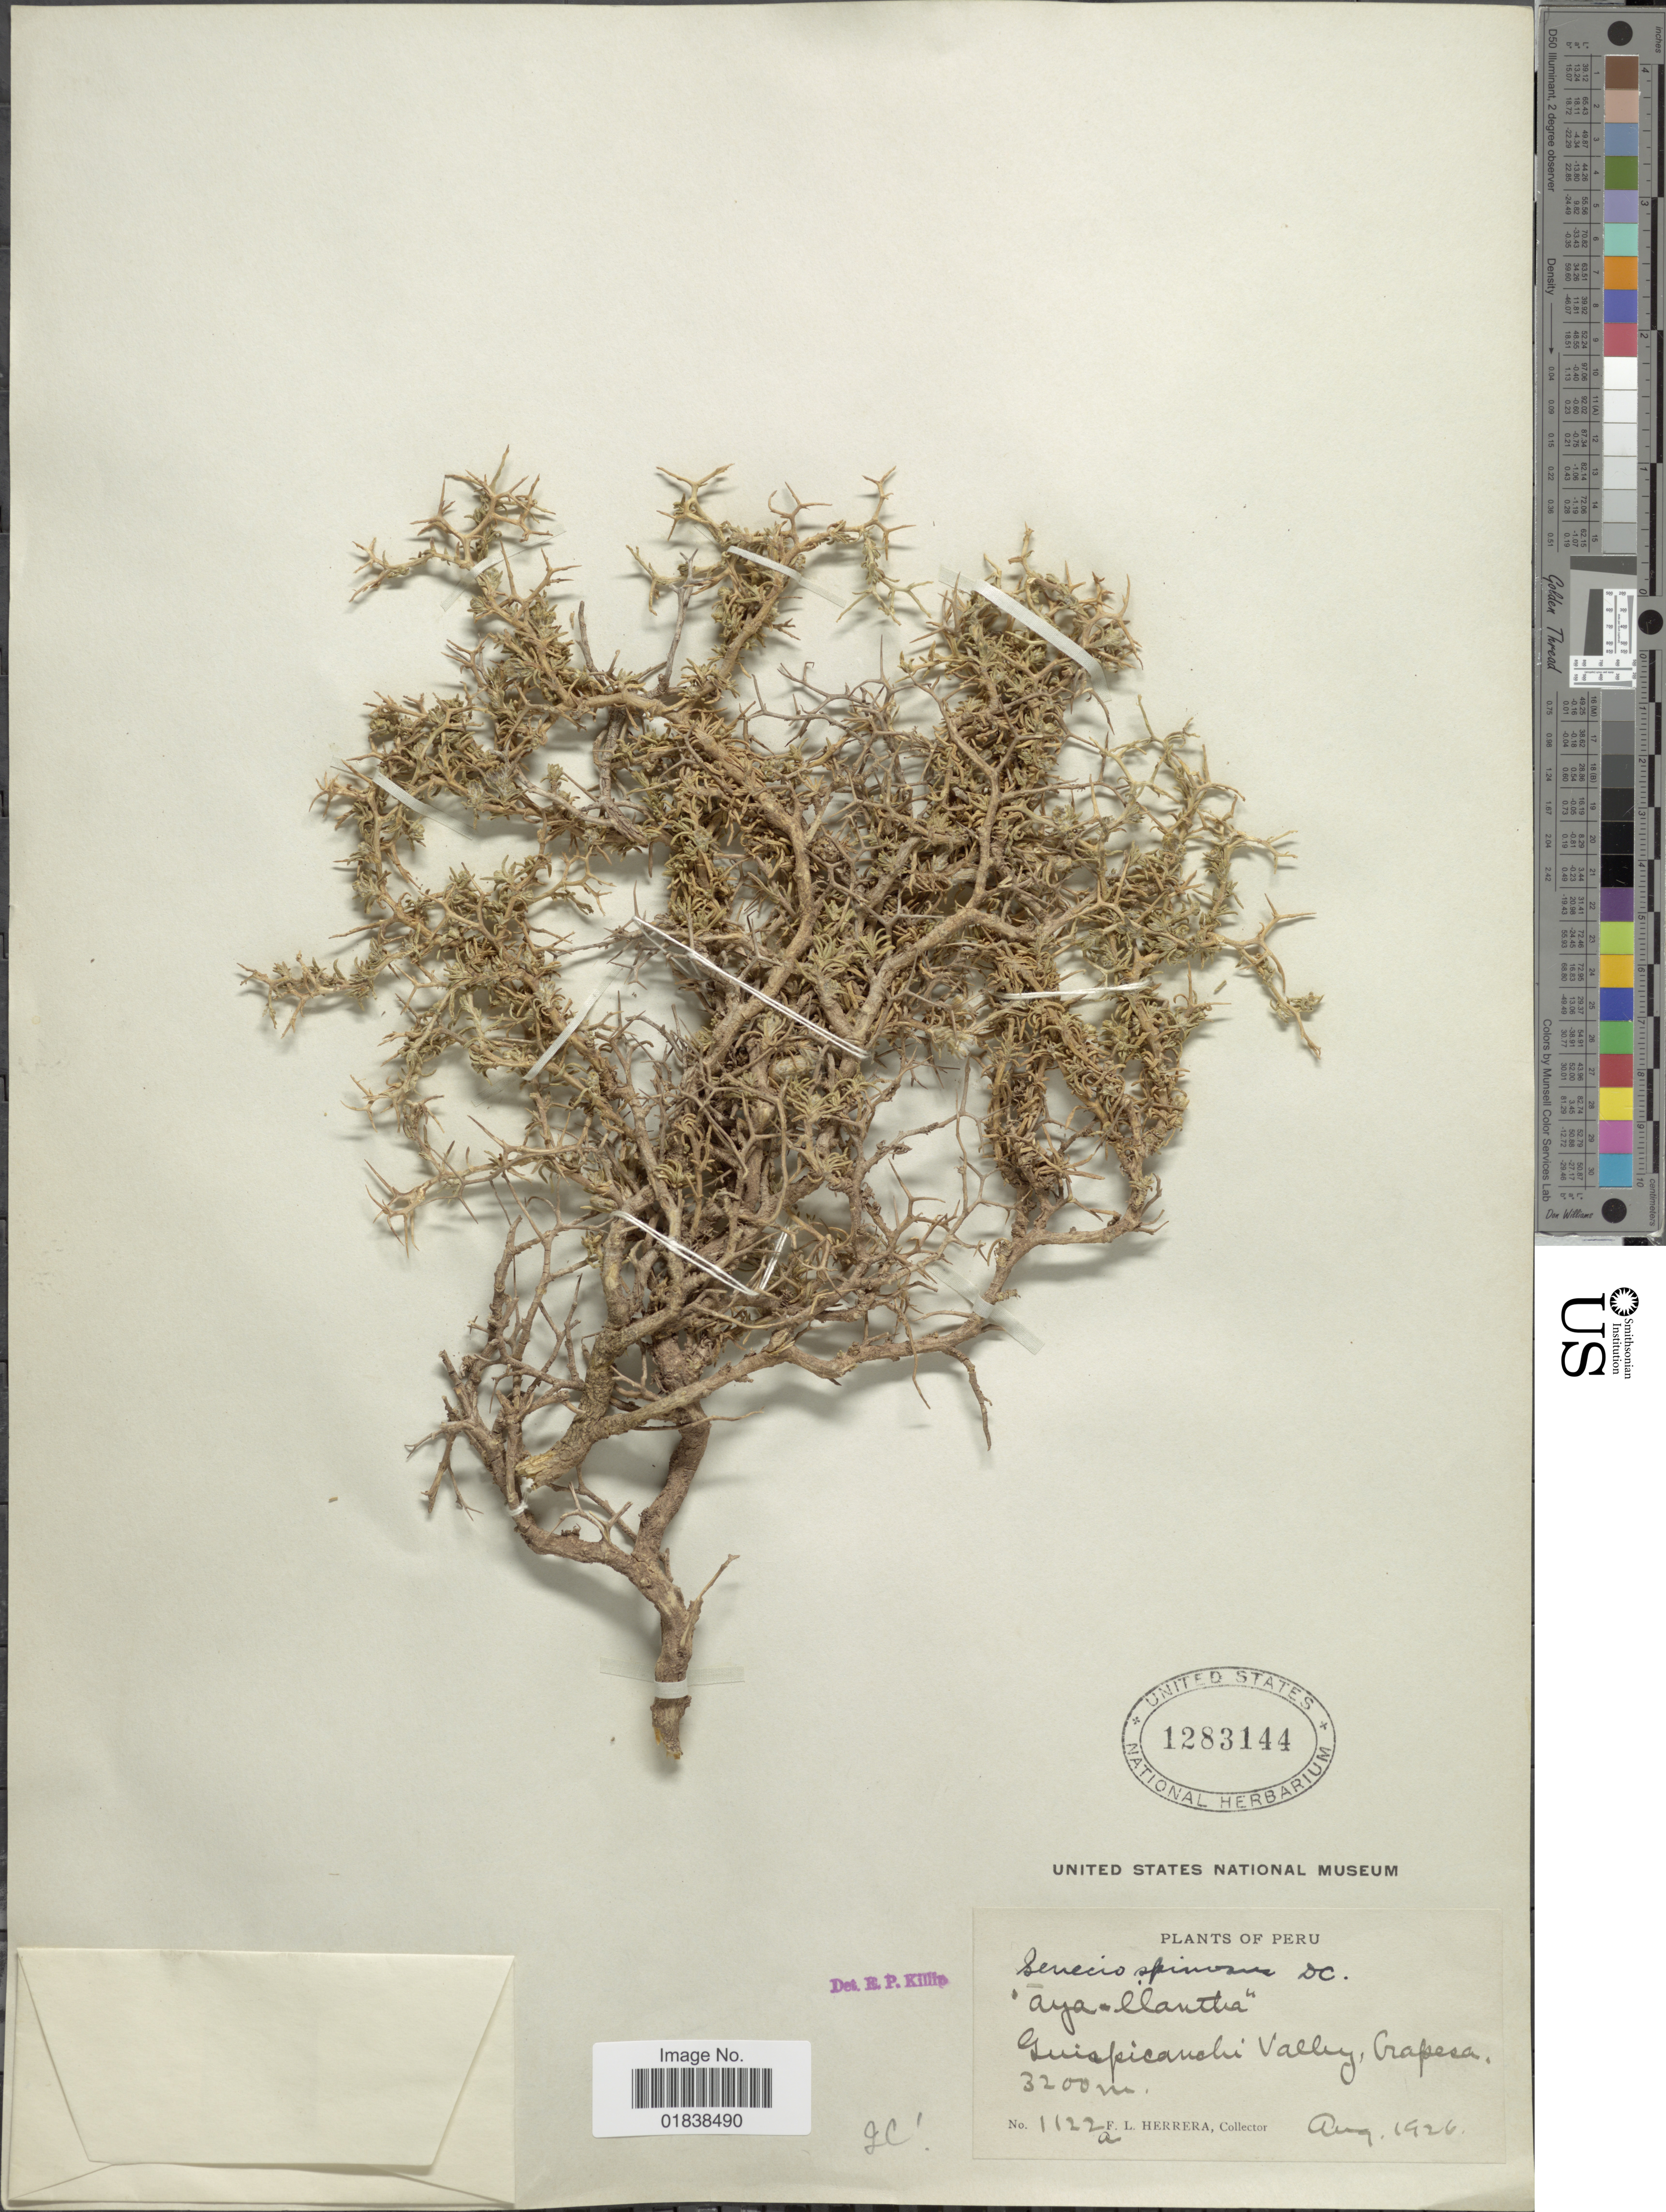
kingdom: Plantae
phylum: Tracheophyta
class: Magnoliopsida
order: Asterales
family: Asteraceae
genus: Senecio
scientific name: Senecio spinosus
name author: DC.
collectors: F. L. Herrera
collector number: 1122a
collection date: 1926-08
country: Peru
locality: Quispicanchi Valley, Crapesa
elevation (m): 3200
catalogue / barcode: US 1283144